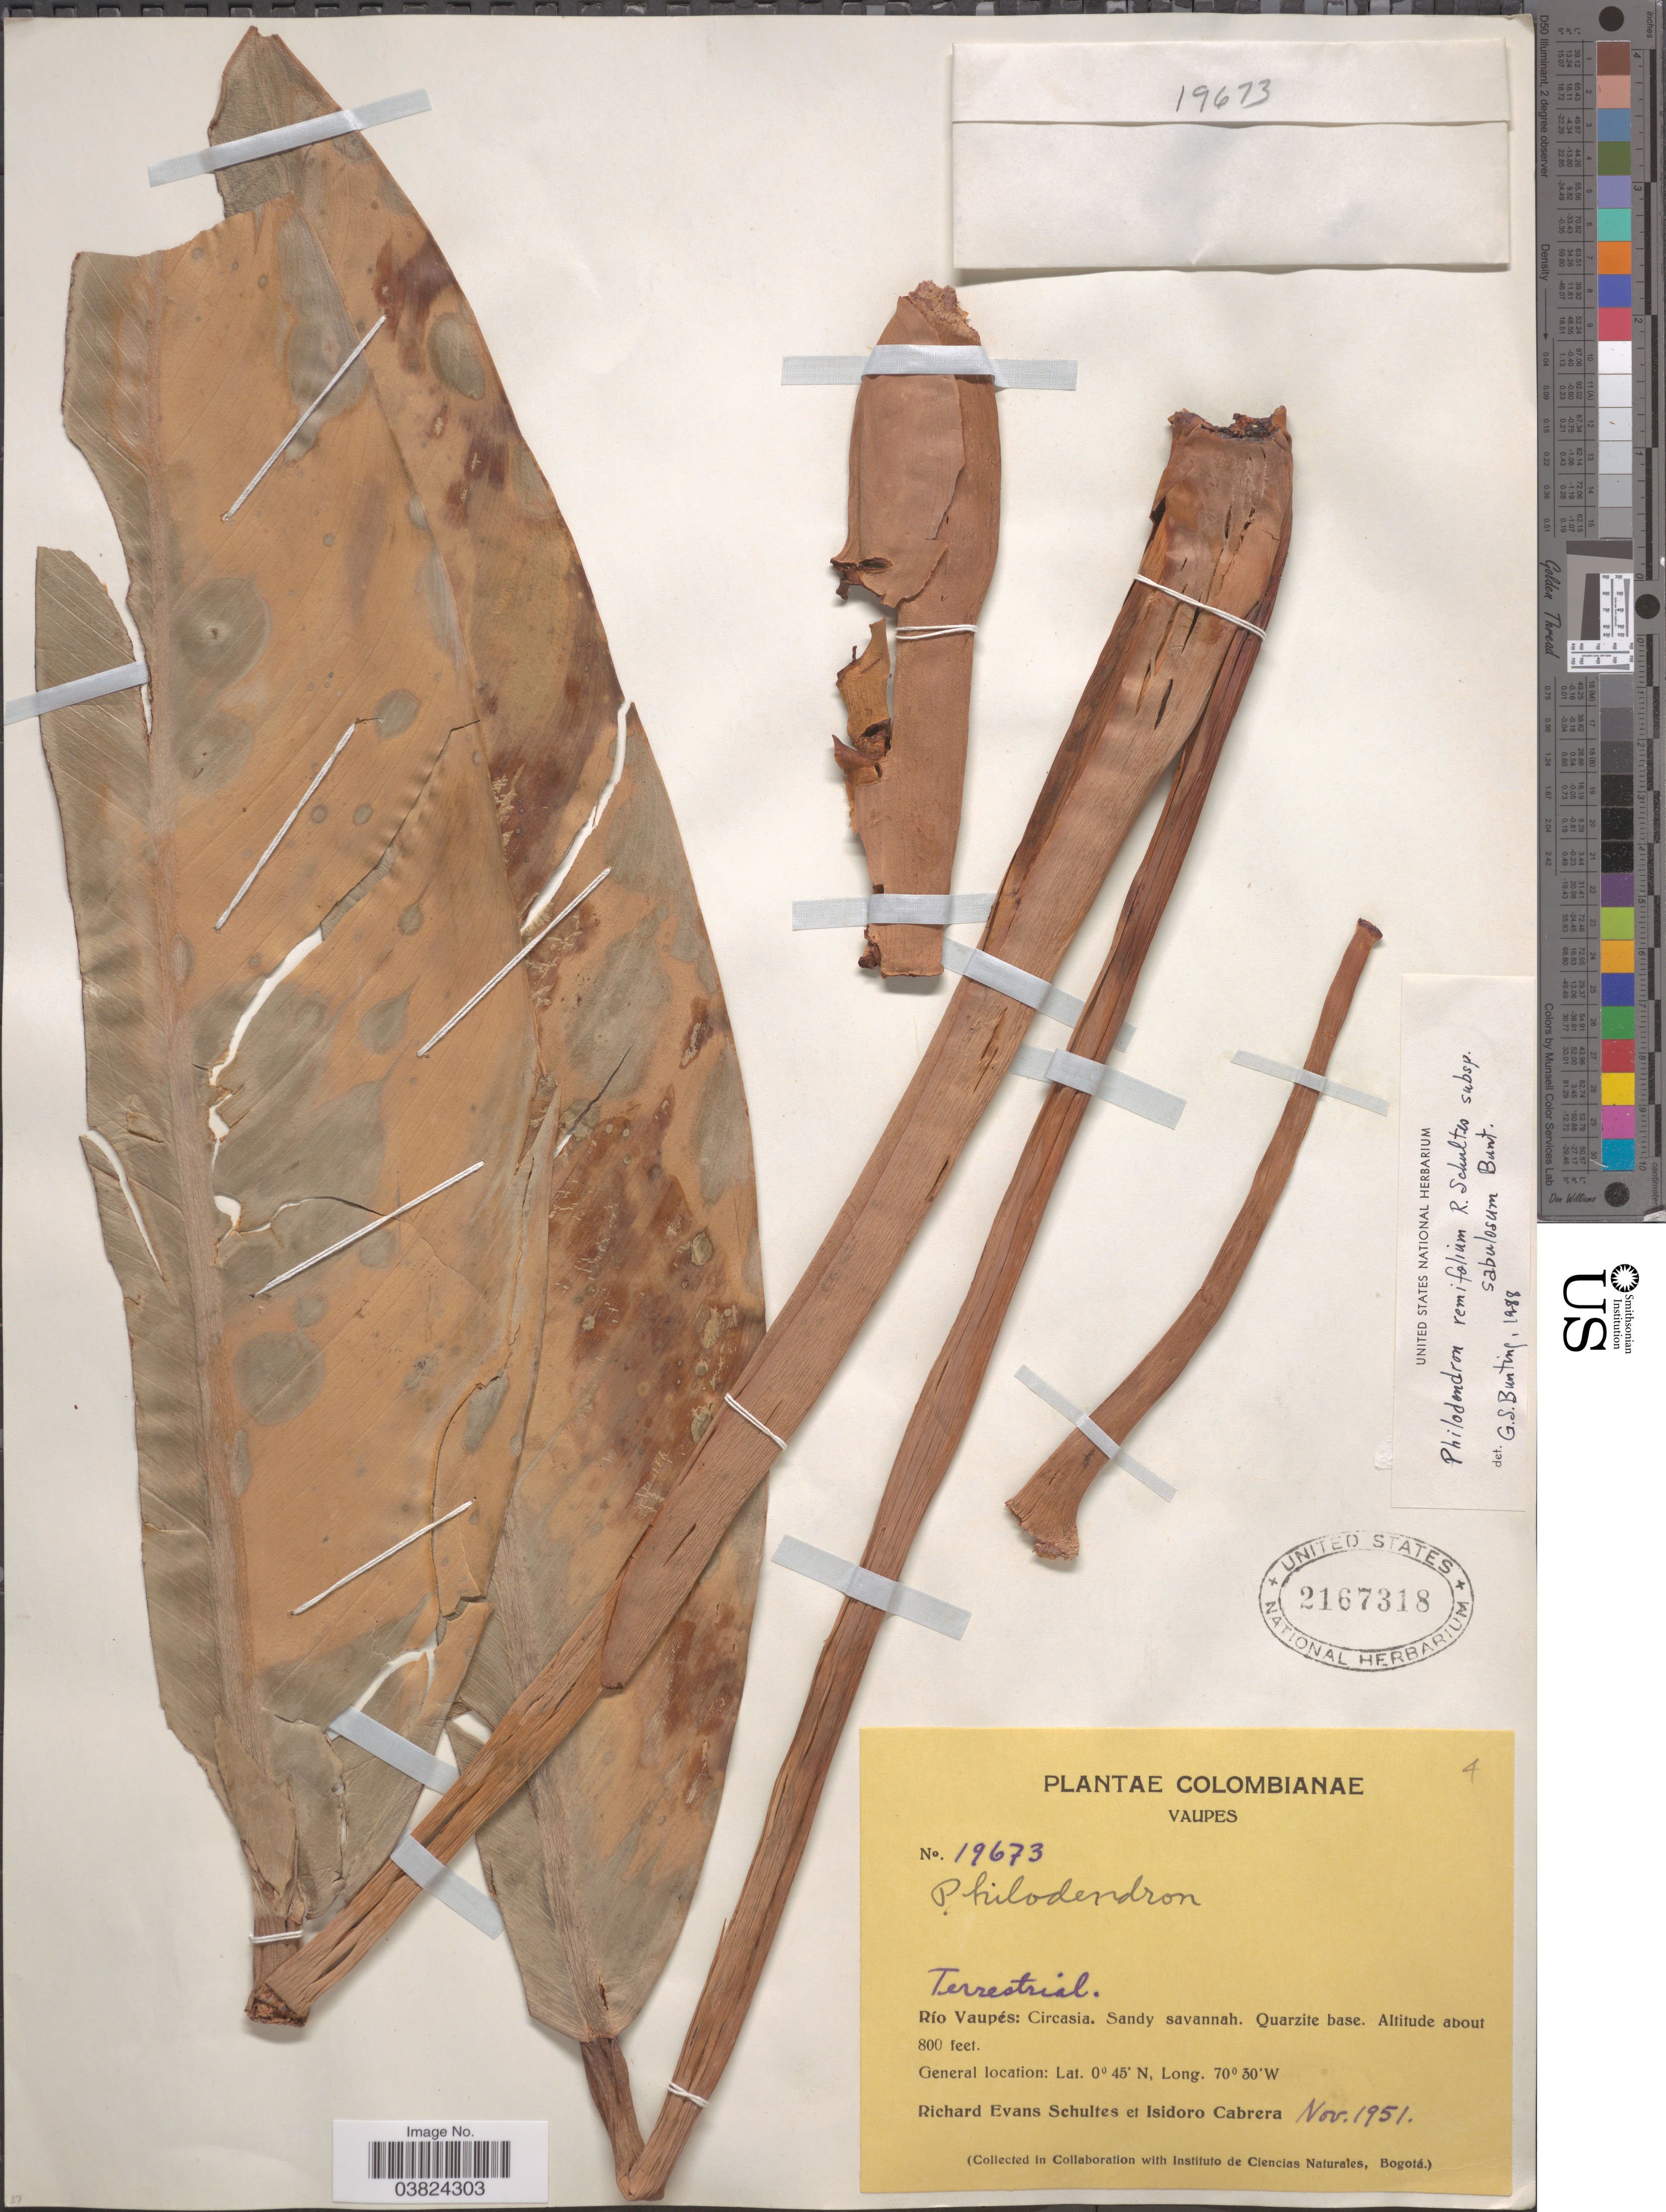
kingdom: Plantae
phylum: Tracheophyta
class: Liliopsida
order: Alismatales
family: Araceae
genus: Philodendron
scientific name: Philodendron remifolium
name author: R.E. Schult.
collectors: R. E. Schultes & I. Cabrera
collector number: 19673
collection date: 1951-11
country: Colombia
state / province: Vaupés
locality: Río Vaupés: Circasia. Sandy savannah. Quarzite base.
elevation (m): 244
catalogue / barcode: US 2167318